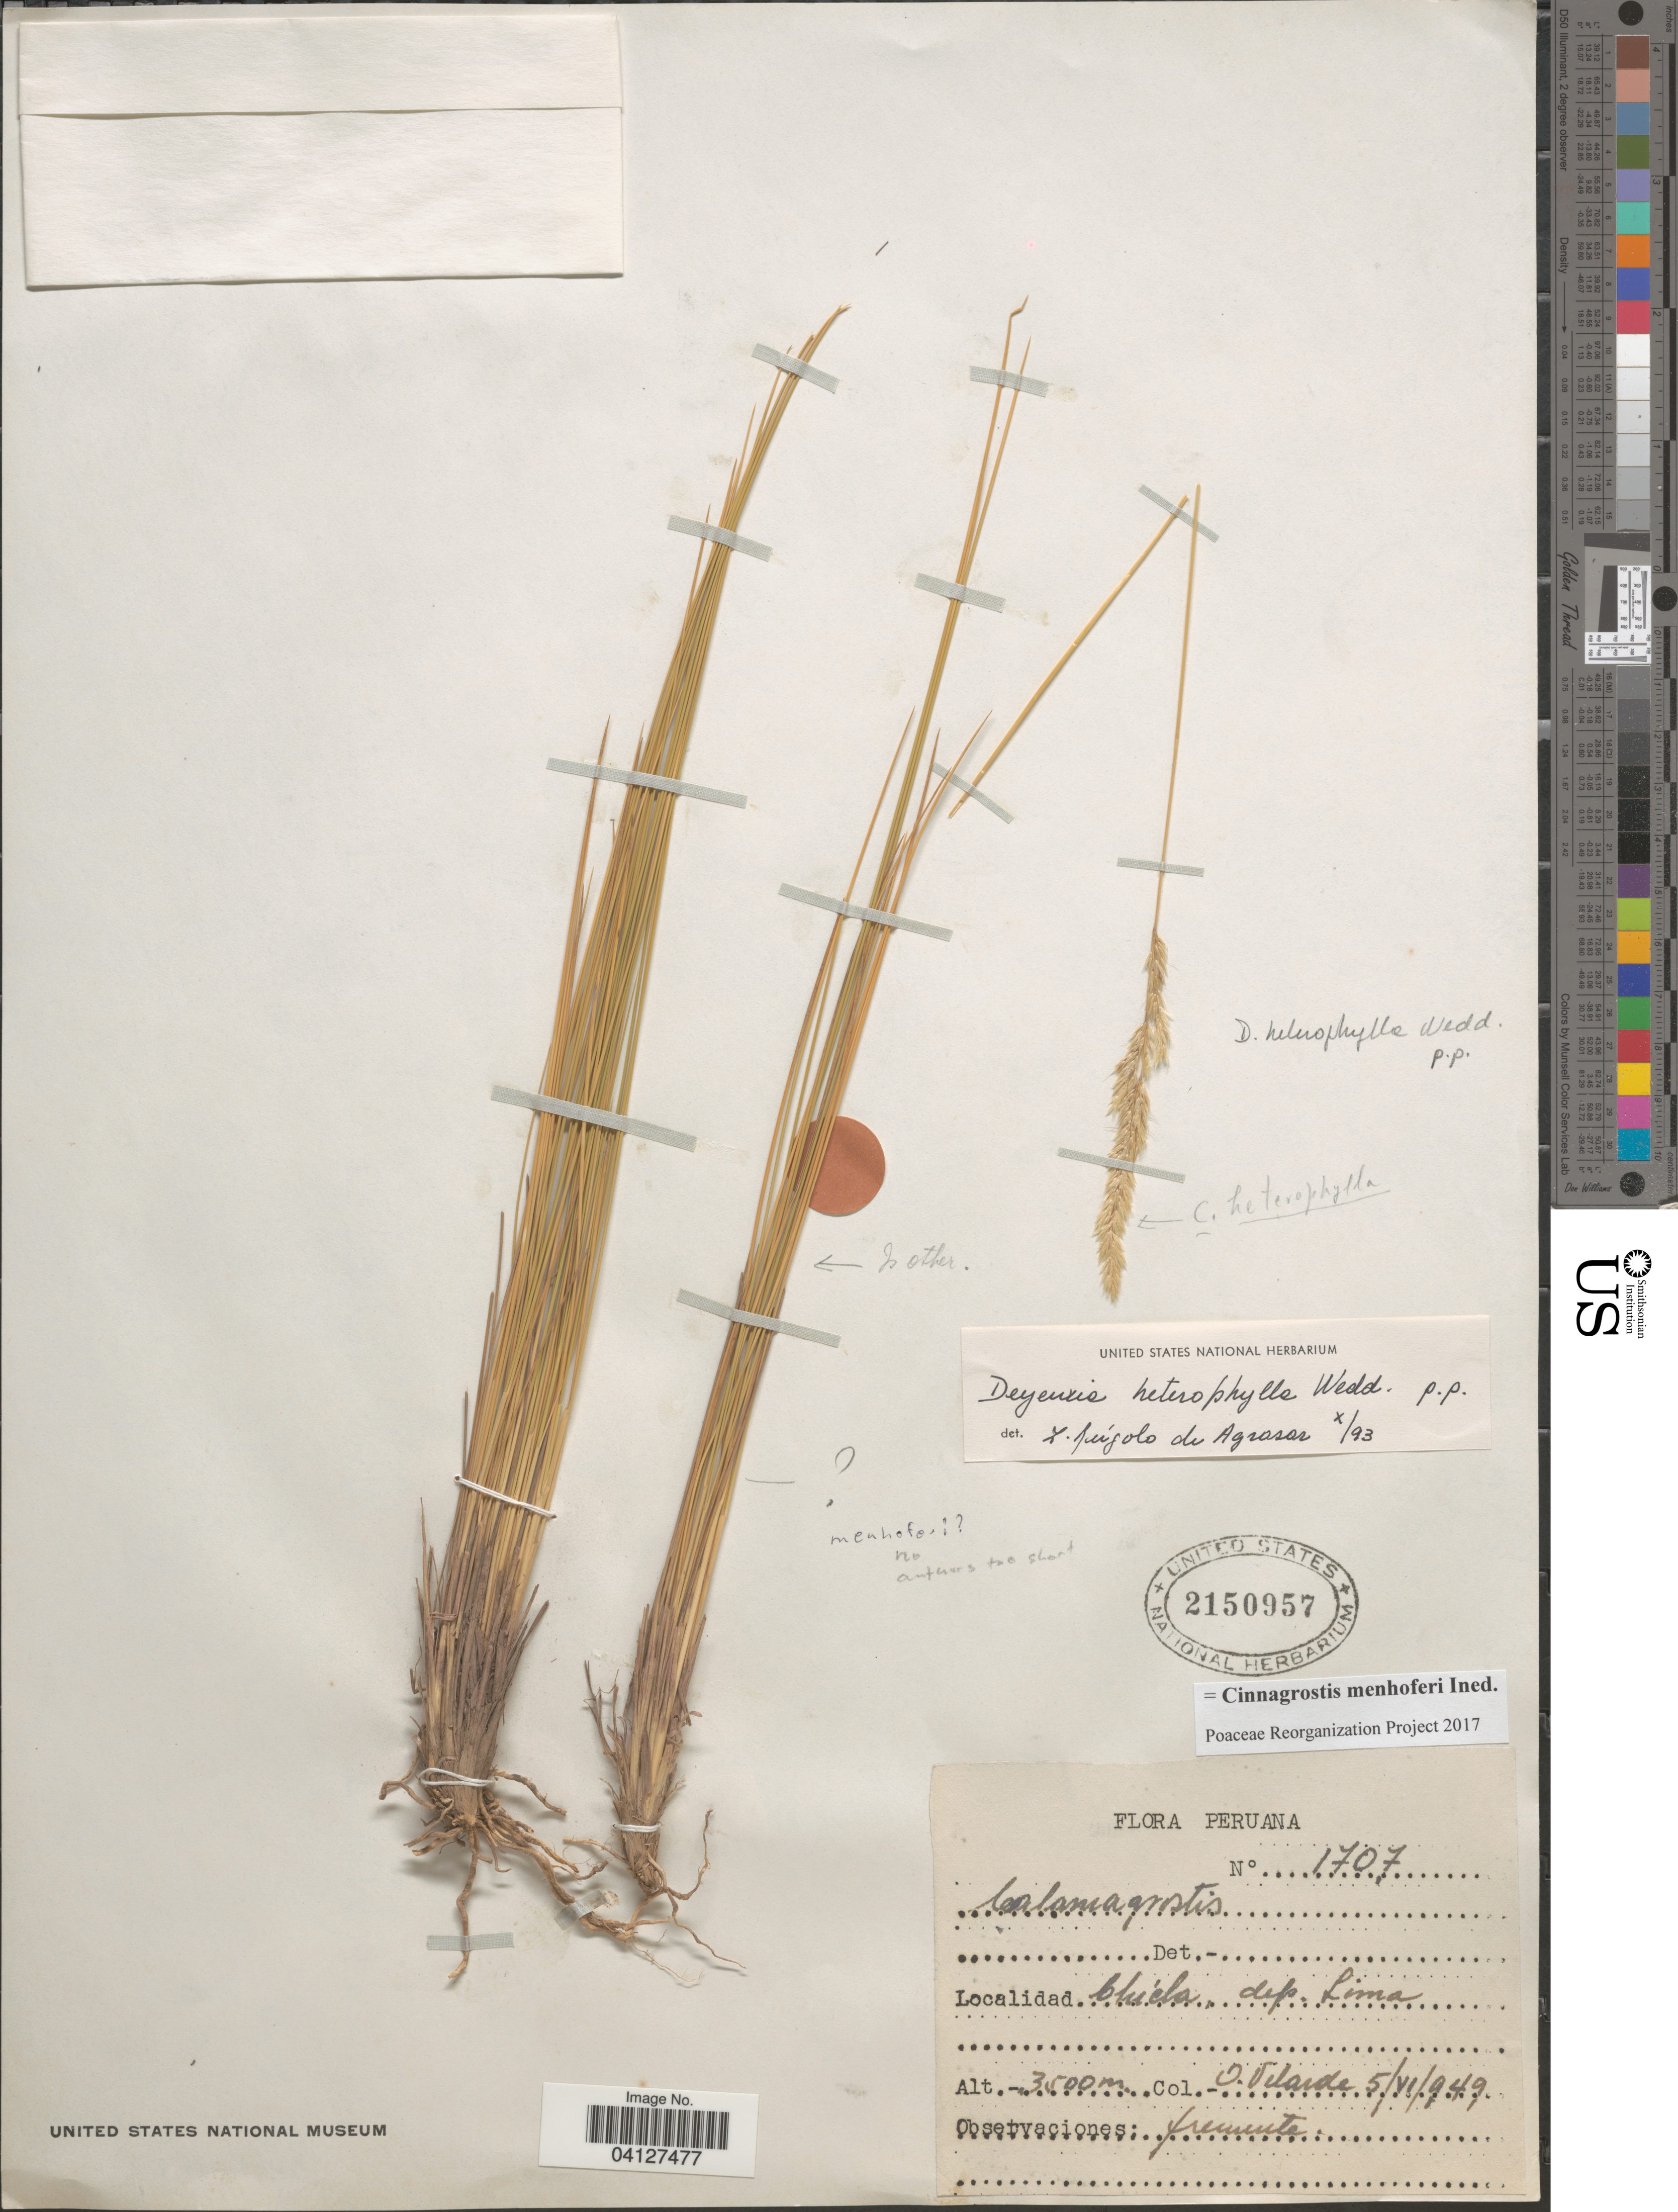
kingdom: Plantae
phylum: Tracheophyta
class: Liliopsida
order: Poales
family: Poaceae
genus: Deyeuxia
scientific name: Deyeuxia heterophylla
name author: Wedd.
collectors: O. Velarde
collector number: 1707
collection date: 1949-06-05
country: Peru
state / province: Lima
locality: Peruana. Cluéla, dep. Lima.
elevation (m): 3500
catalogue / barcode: US 2150957